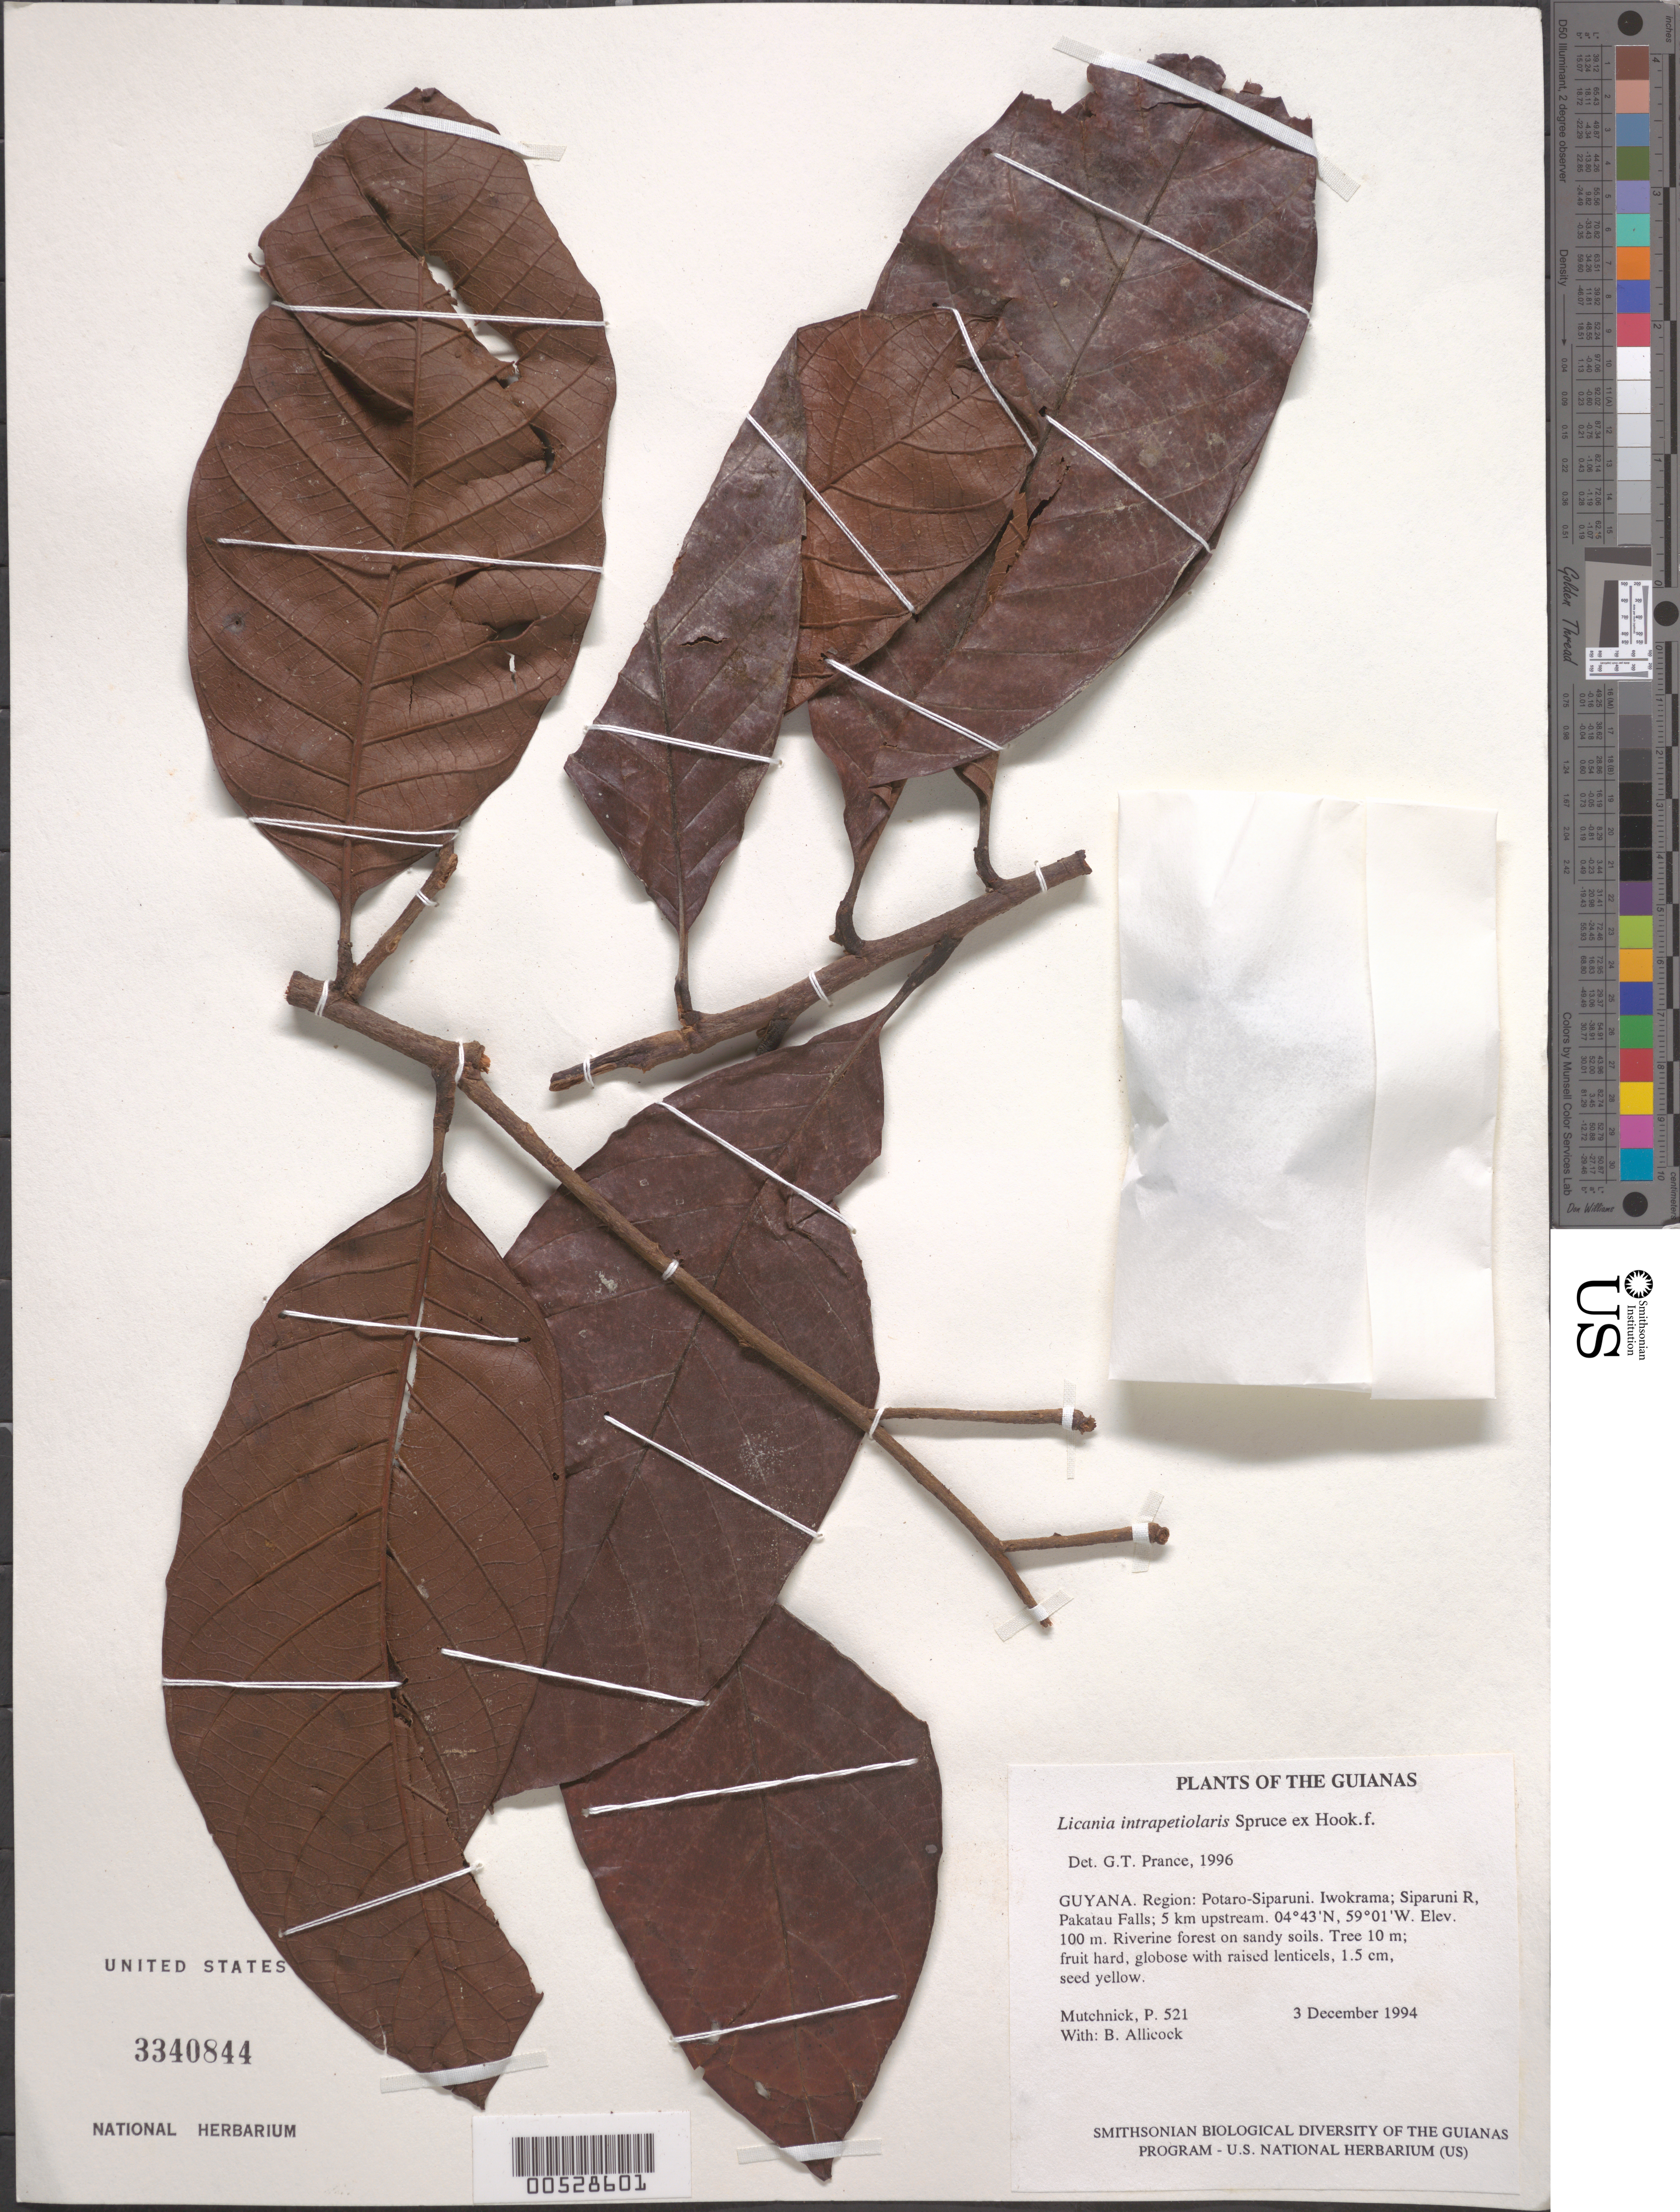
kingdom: Plantae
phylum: Tracheophyta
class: Magnoliopsida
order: Malpighiales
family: Chrysobalanaceae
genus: Hymenopus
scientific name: Hymenopus intrapetiolaris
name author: (Spreng. ex Hook. f.) Sothers & Prance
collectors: P. Mutchnick & B. Allicock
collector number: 521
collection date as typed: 3 December 1994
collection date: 1994-12-03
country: Guyana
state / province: Potaro-Siparuni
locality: Iwokrama; Siparuni R, Pakatau Falls; 5 km upstream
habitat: Riverine forest on sandy soils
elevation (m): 100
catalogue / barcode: US 3340844